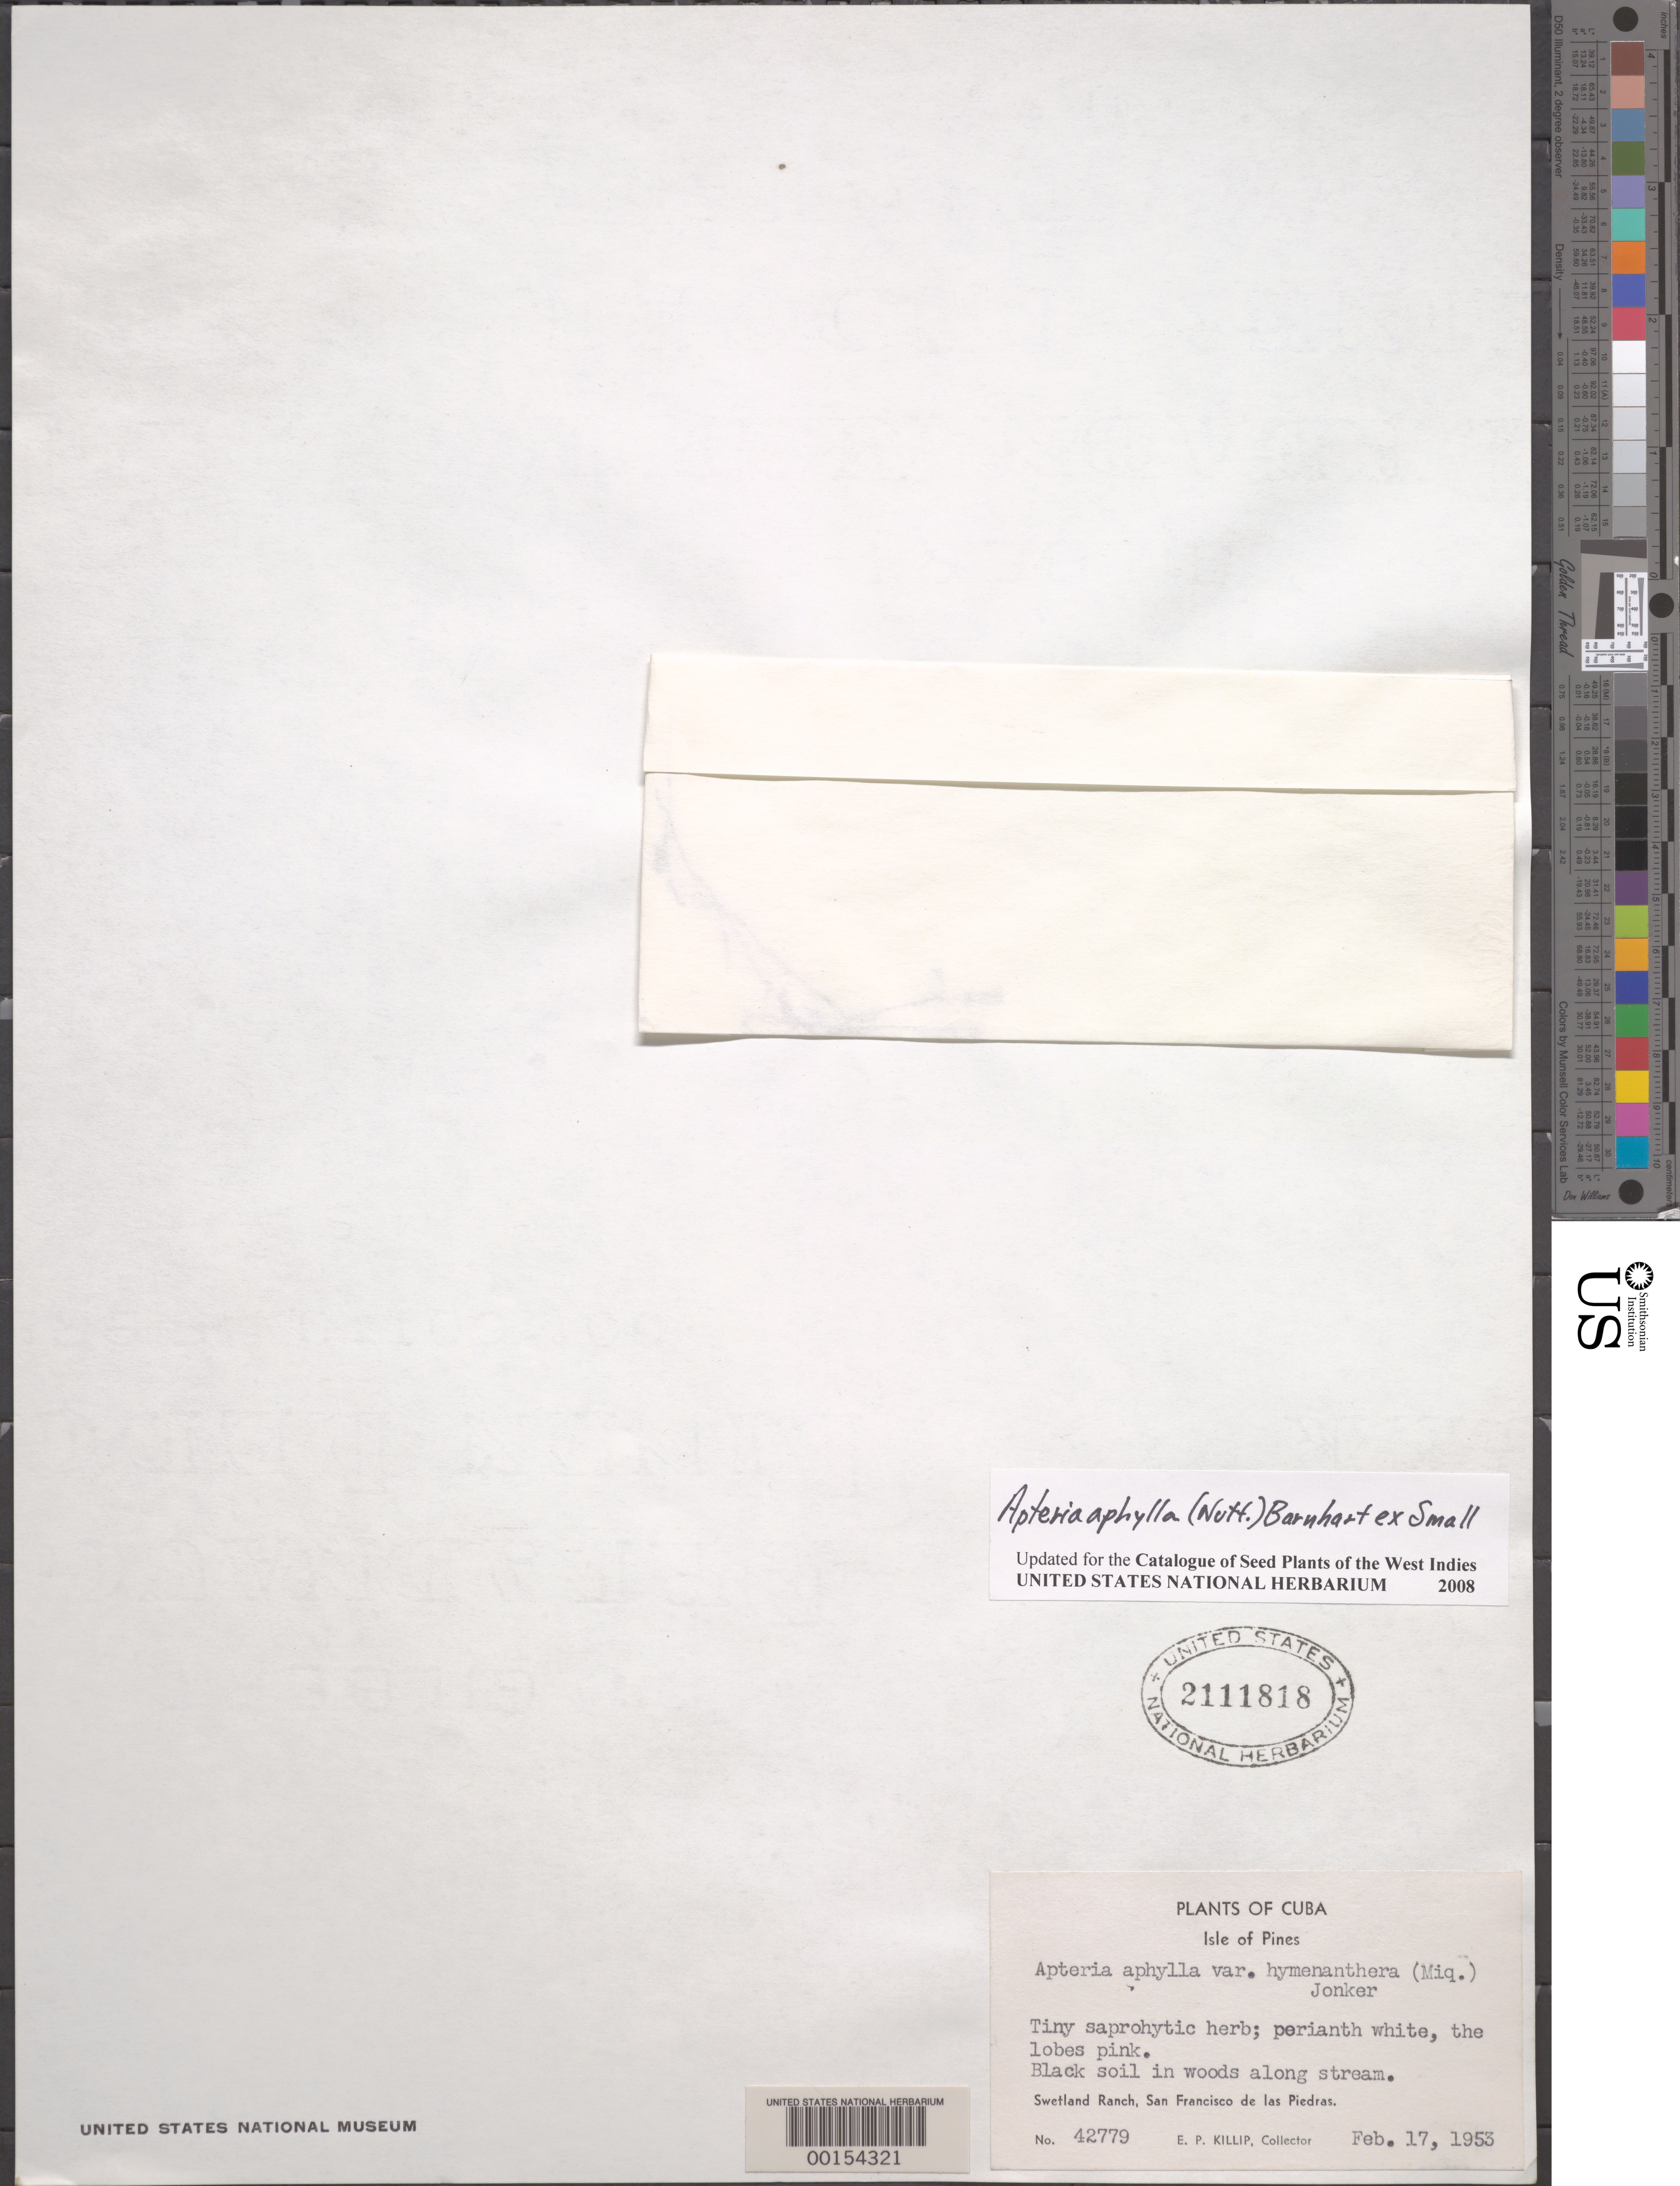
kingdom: Plantae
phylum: Tracheophyta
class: Liliopsida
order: Dioscoreales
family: Burmanniaceae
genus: Apteria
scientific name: Apteria aphylla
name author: (Nutt.) Barnhart ex Small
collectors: E. P. Killip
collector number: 42779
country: Cuba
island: Isle of Pines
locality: Swetland Ranch, Sanfrancisco de las Piedras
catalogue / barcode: US 2111818